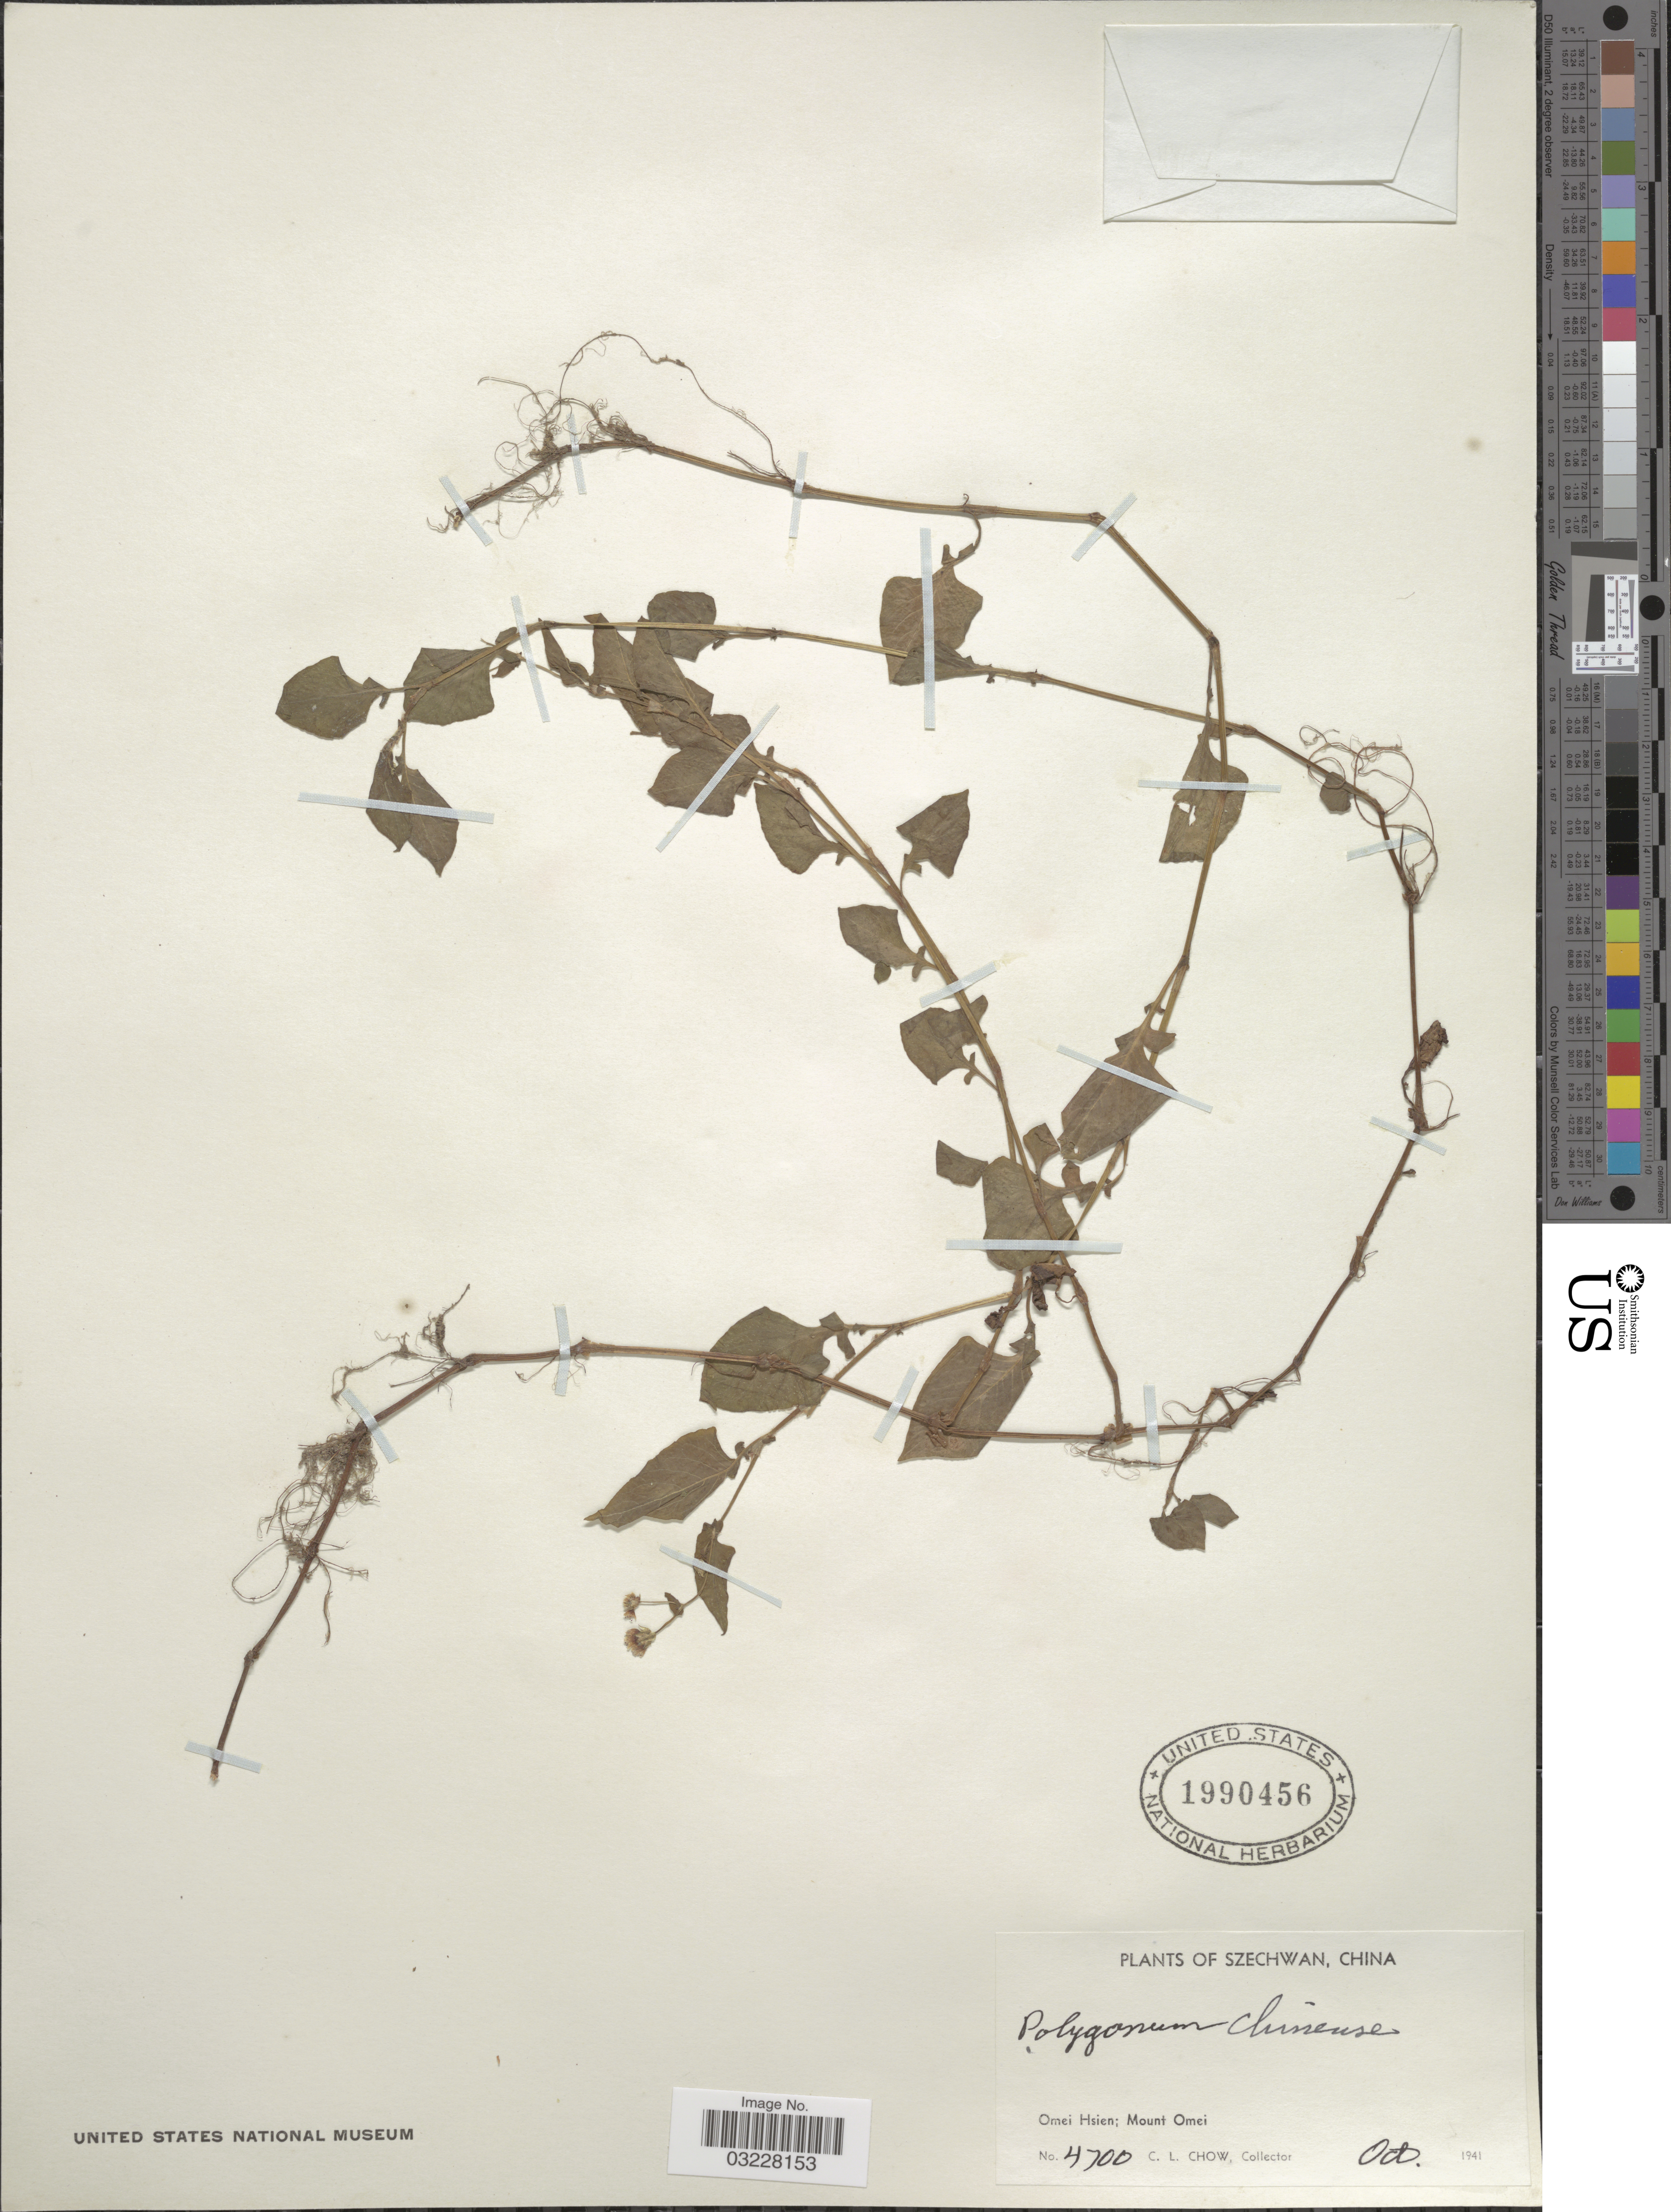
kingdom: Plantae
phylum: Tracheophyta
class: Magnoliopsida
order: Caryophyllales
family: Polygonaceae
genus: Polygonum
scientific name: Polygonum chinense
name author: L.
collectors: C. Chow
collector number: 4700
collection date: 1941-10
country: China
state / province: Sichuan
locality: Szechwan. Omei Hsien; Mount Omei.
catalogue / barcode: US 1990456